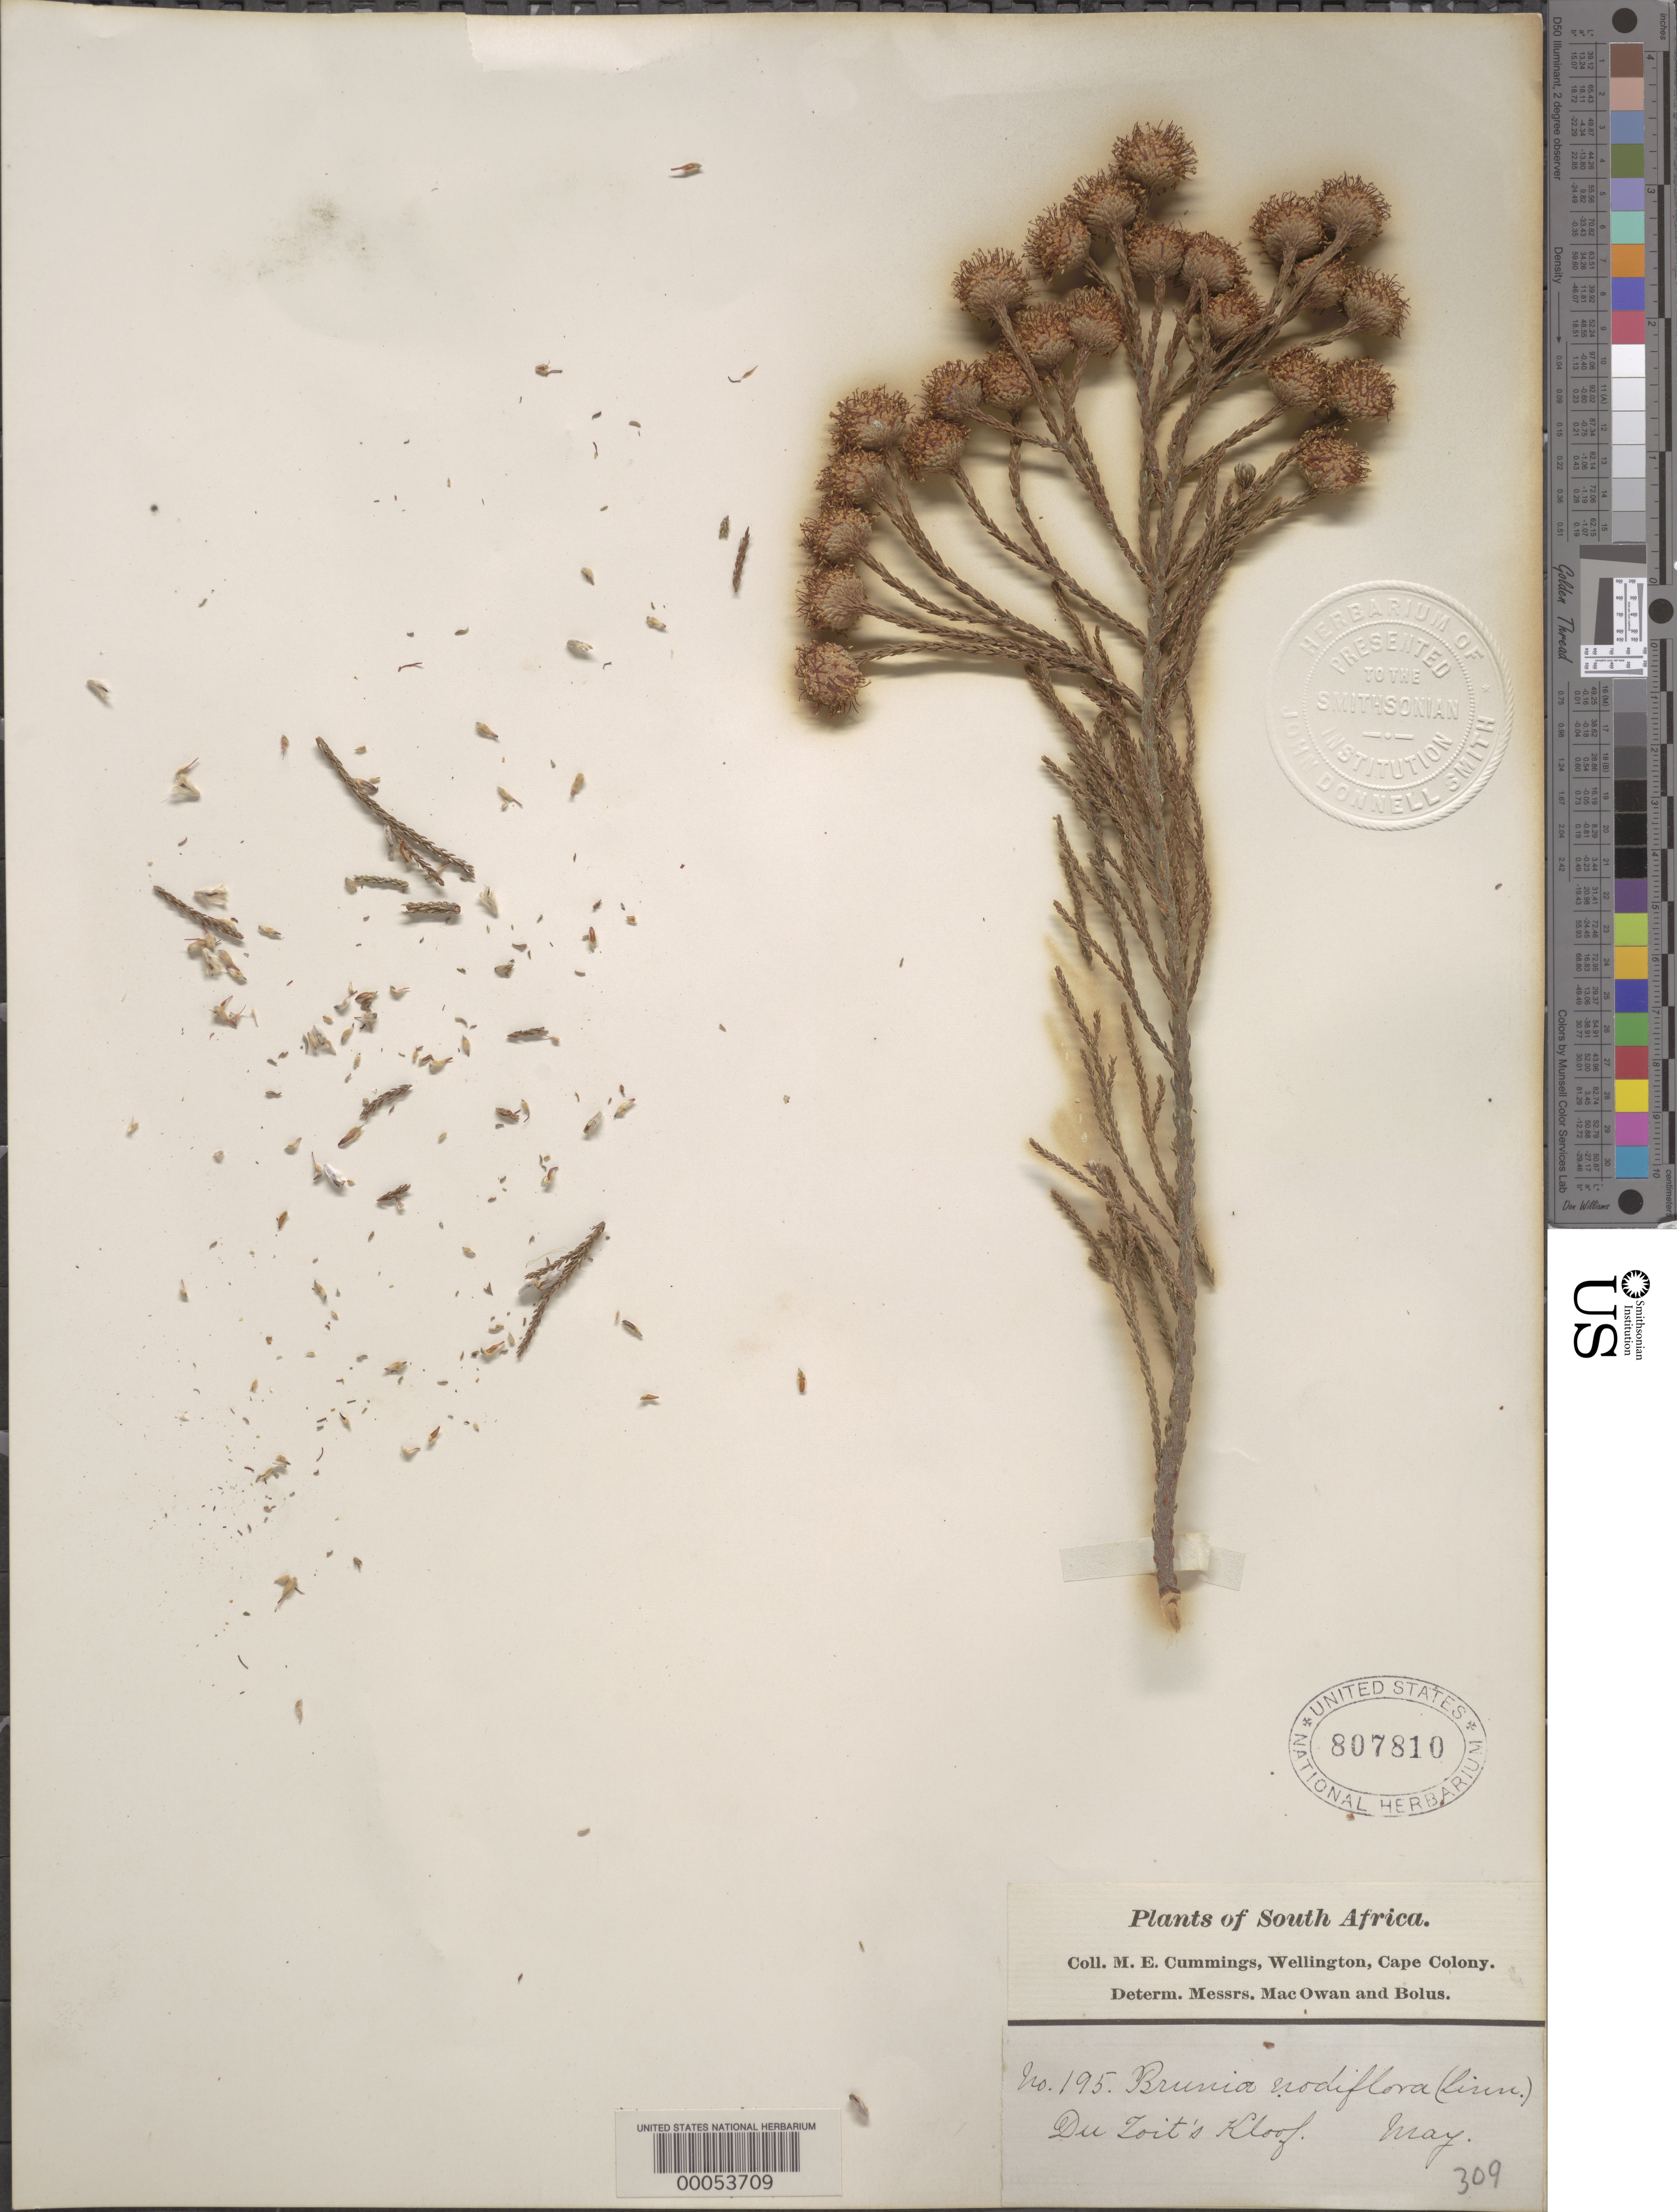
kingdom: Plantae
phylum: Tracheophyta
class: Magnoliopsida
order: Bruniales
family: Bruniaceae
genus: Brunia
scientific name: Brunia noduliflora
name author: Goldblatt & J.C. Manning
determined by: Strong, Mark T., (BOT), Smithsonian Institution - National Museum of Natural History (UNITED STATES)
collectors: M. E. Cummings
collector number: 195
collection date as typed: May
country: South Africa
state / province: Western Cape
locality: Wellington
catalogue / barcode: US 807810